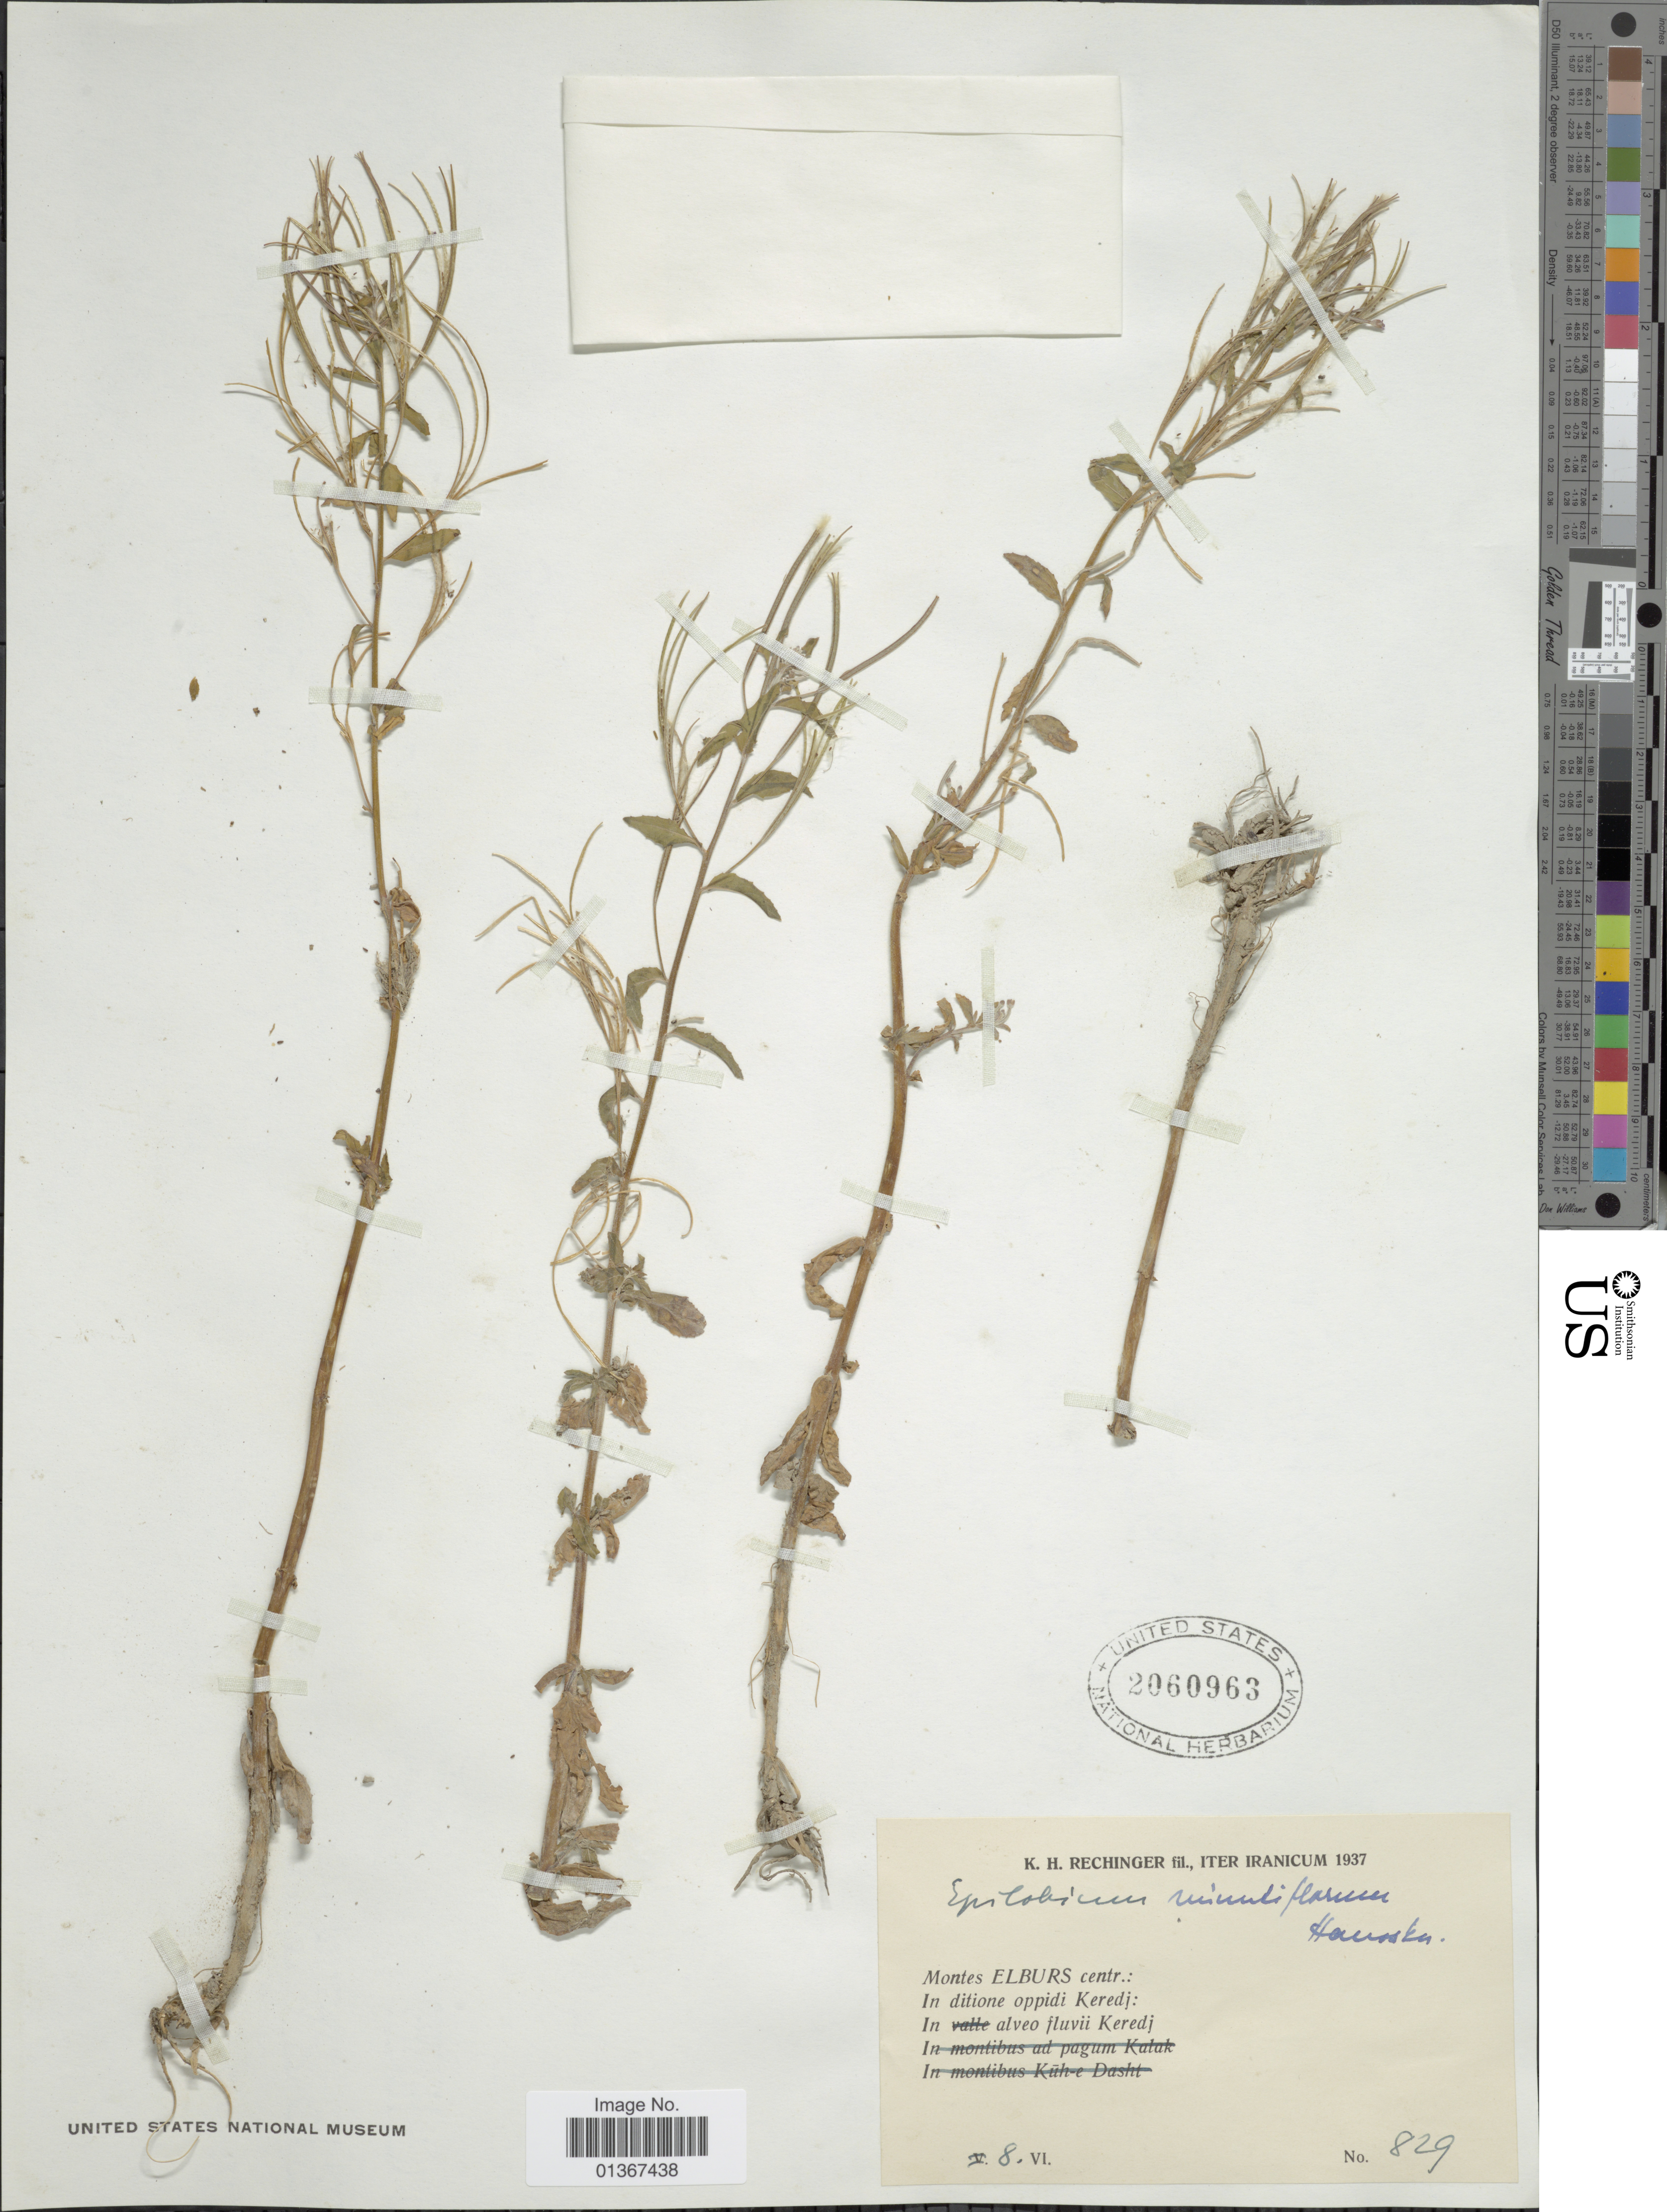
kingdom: Plantae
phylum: Tracheophyta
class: Magnoliopsida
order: Myrtales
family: Onagraceae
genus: Epilobium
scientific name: Epilobium minutiflorum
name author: Hausskn.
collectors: K. H. Rechinger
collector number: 829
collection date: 1937-06-08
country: Iran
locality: Montes Elburs centr.: In ditione oppidi Keredj.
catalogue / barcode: US 2060963